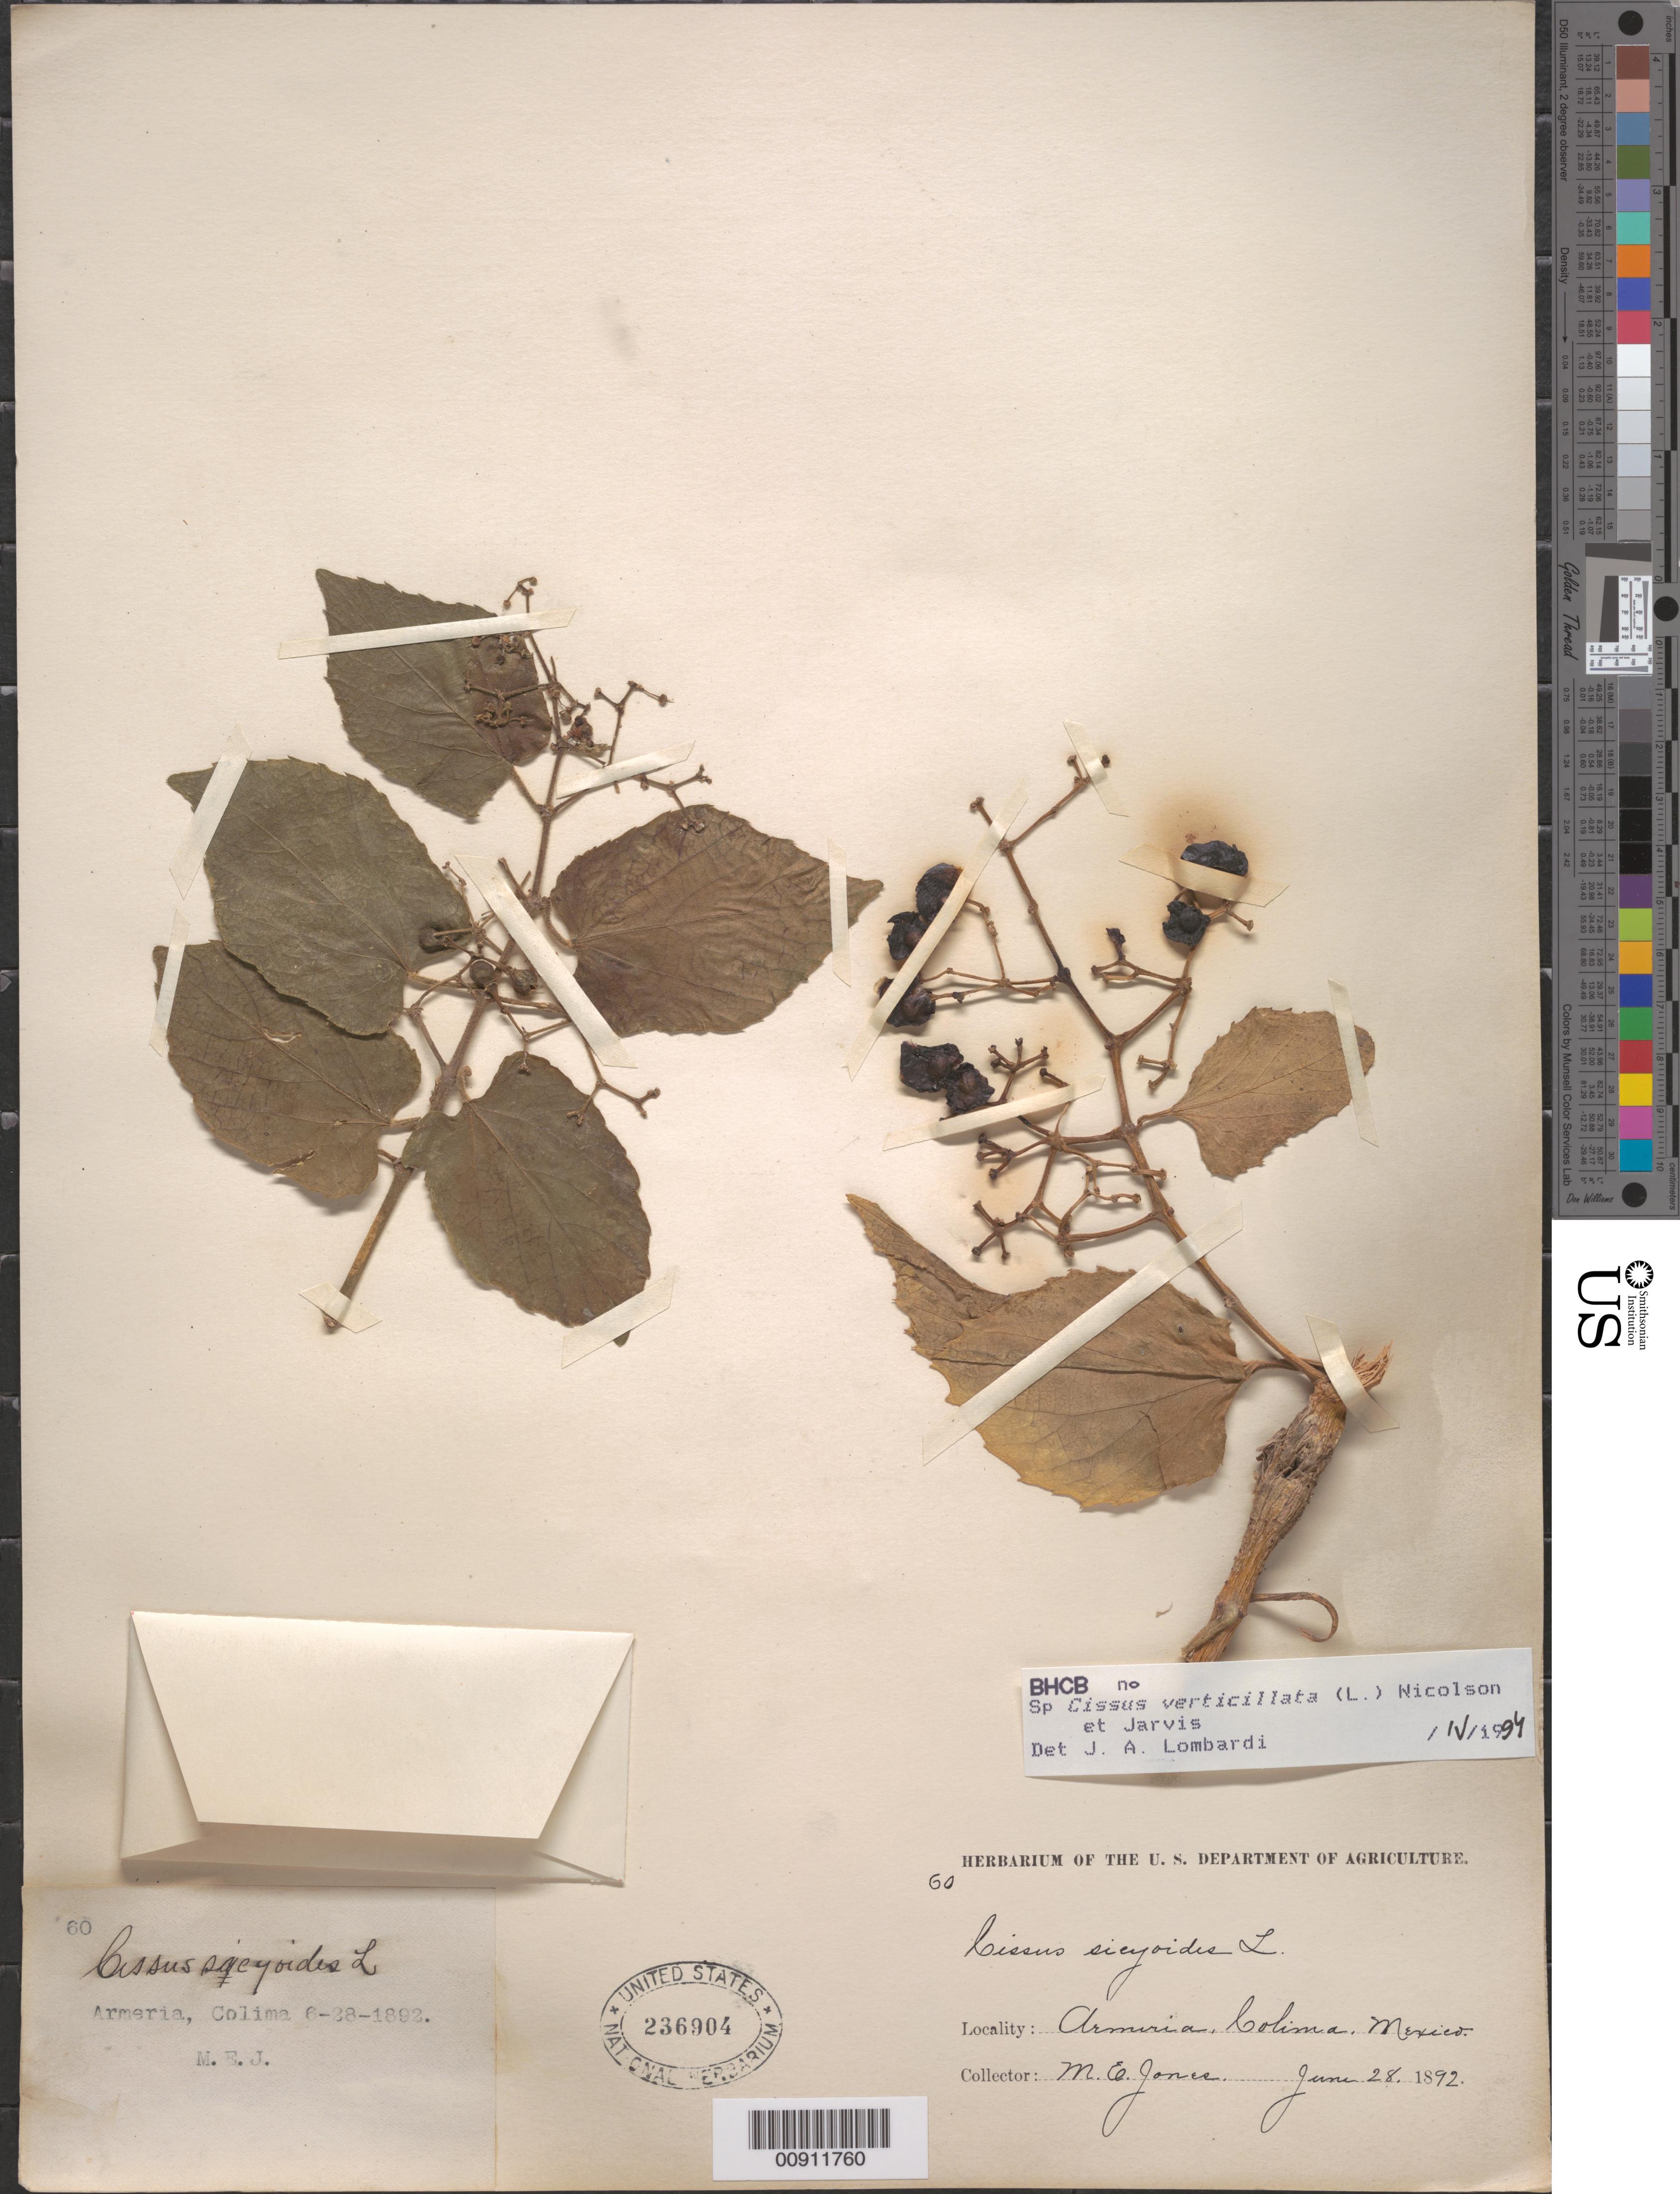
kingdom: Plantae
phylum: Tracheophyta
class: Magnoliopsida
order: Vitales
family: Vitaceae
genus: Cissus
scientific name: Cissus verticillata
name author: (L.) Nicolson & C.E. Jarvis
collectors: M. E. Jones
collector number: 60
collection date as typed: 28 Jun 1892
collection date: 1892-06-28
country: Mexico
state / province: Colima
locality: Armeria, Colima.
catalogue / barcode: US 236904